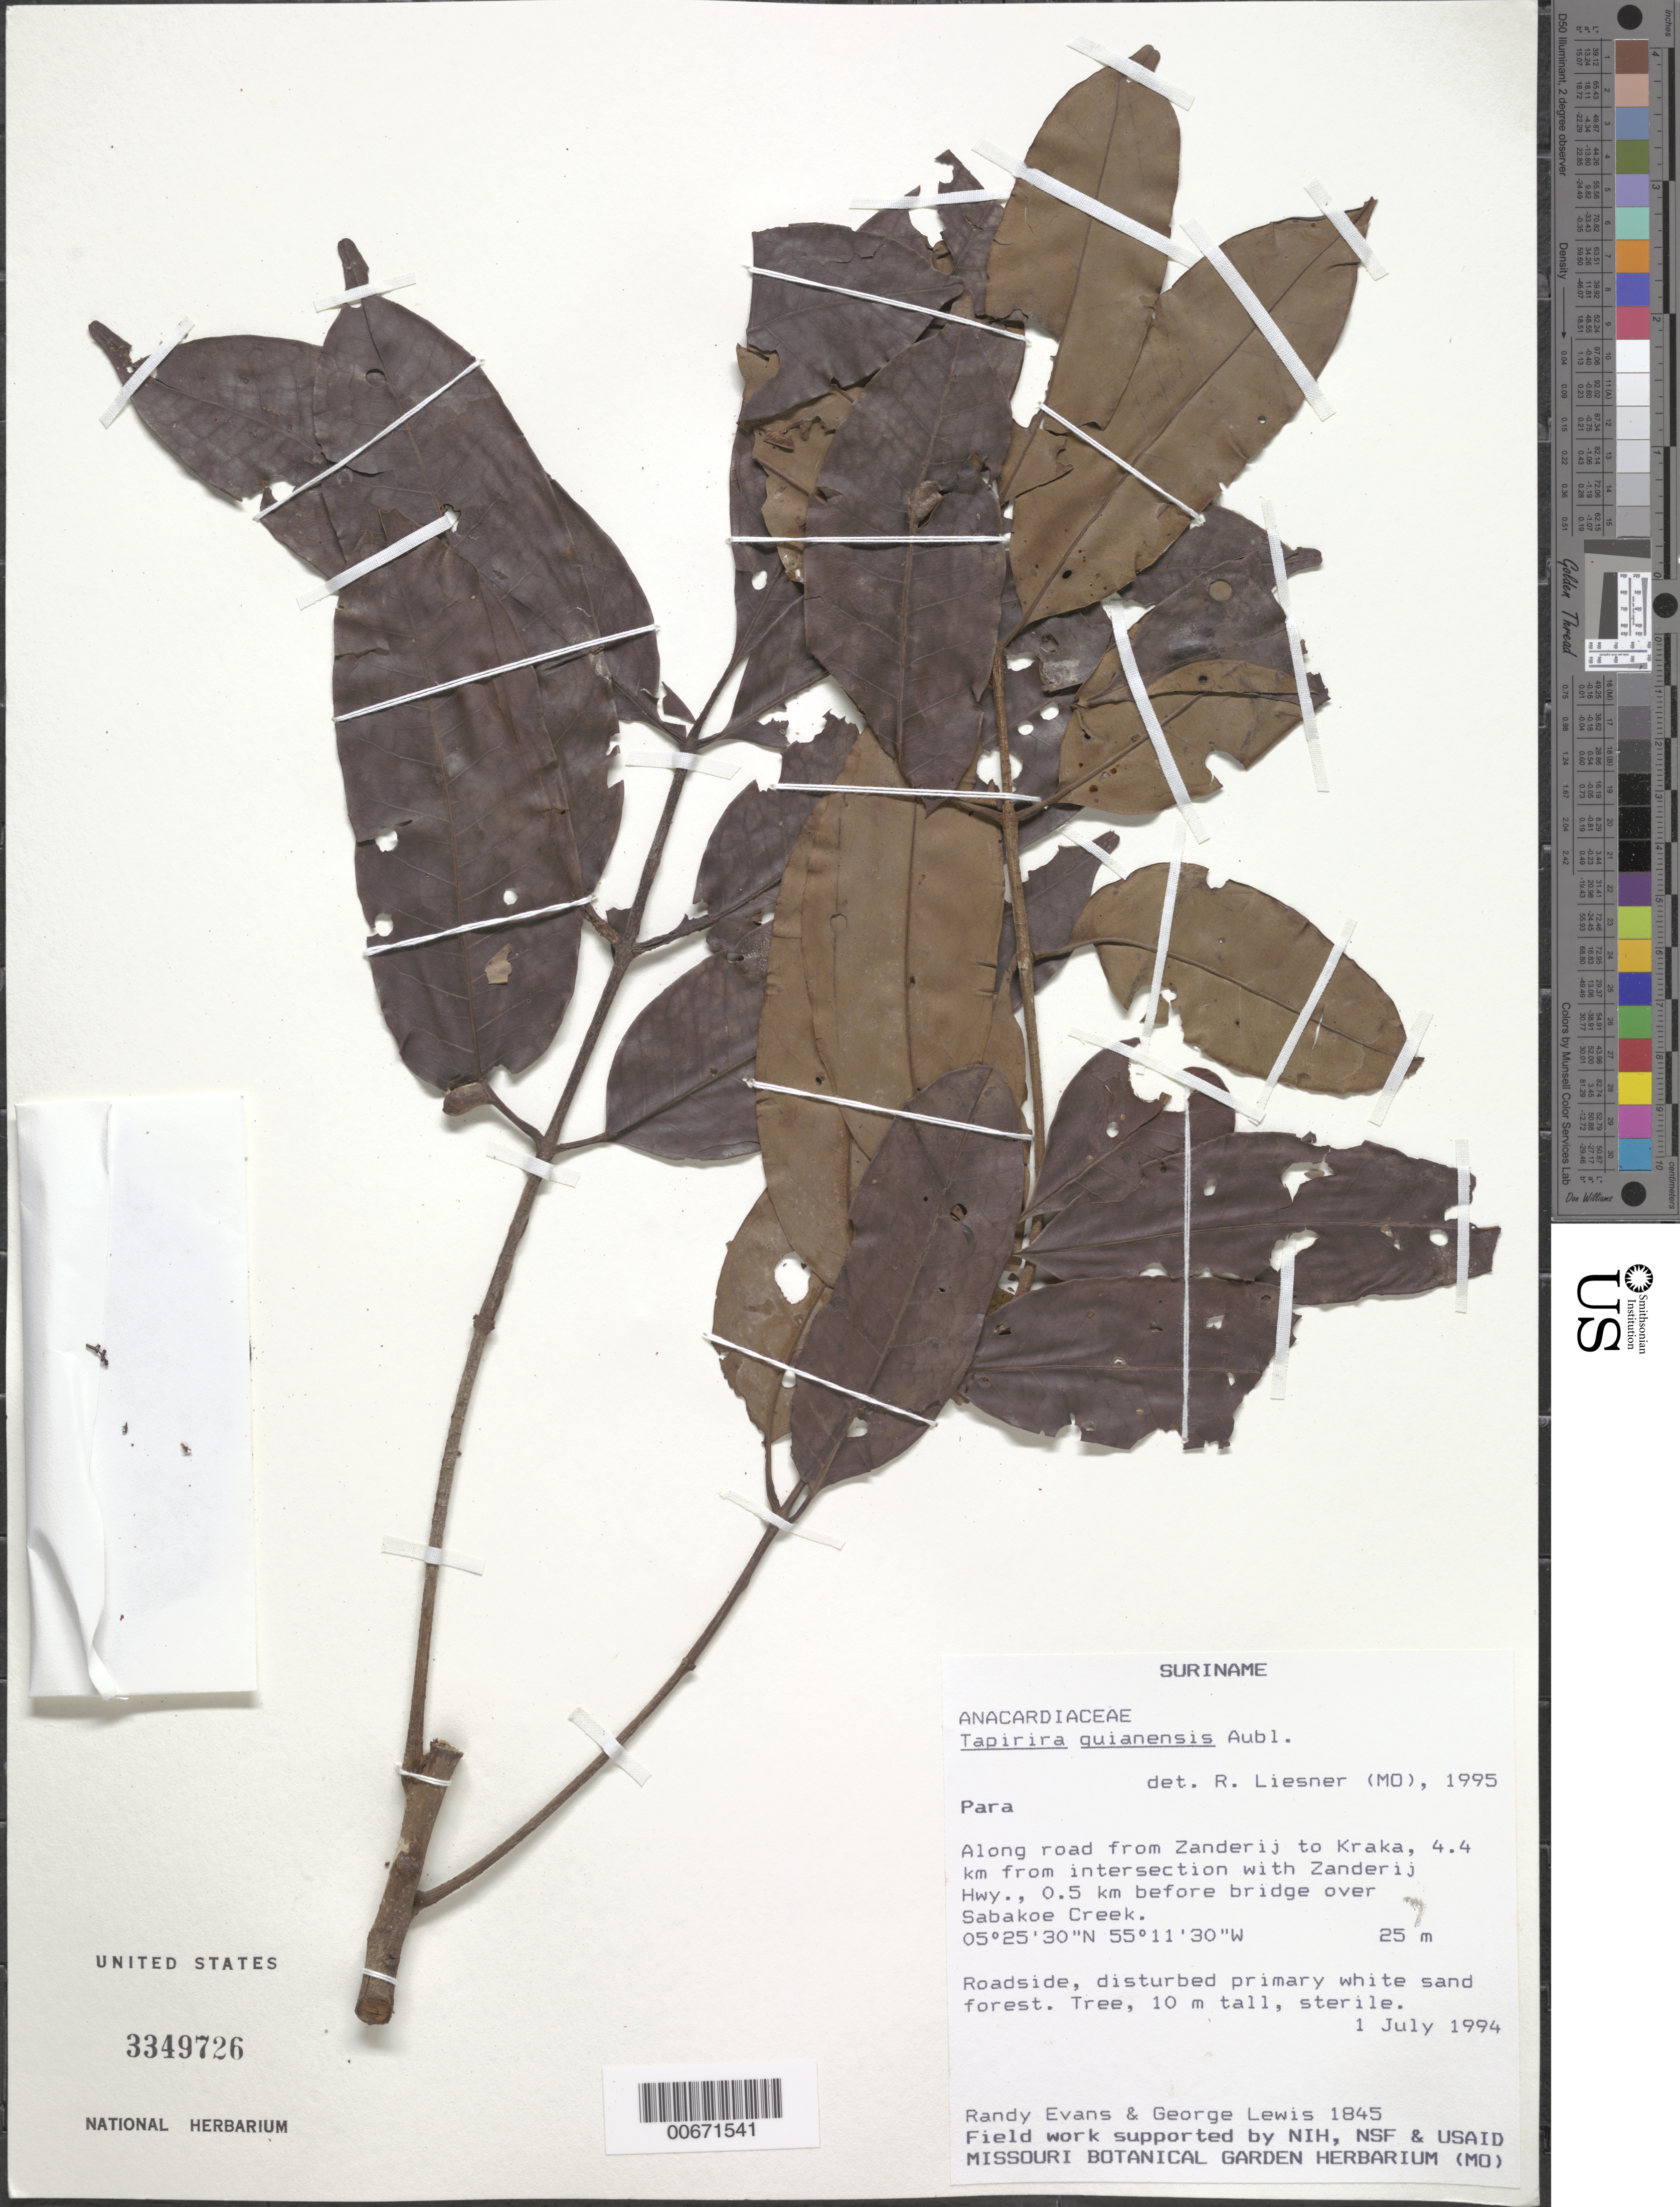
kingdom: Plantae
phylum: Tracheophyta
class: Magnoliopsida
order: Sapindales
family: Anacardiaceae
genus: Tapirira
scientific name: Tapirira guianensis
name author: Aubl.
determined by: Liesner, R. L.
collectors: R. Evans & G. Lewis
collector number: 1845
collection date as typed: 1-Jul-94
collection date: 1994-07-01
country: Suriname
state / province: Para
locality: Zanderij, road to Kraka, 4.4 km from intersection with Zanderij Hwy., 0.5 km before bridge over Sabokoe Creek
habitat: Roadside, disturbed primary white sand forest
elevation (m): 25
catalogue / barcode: US 3349726